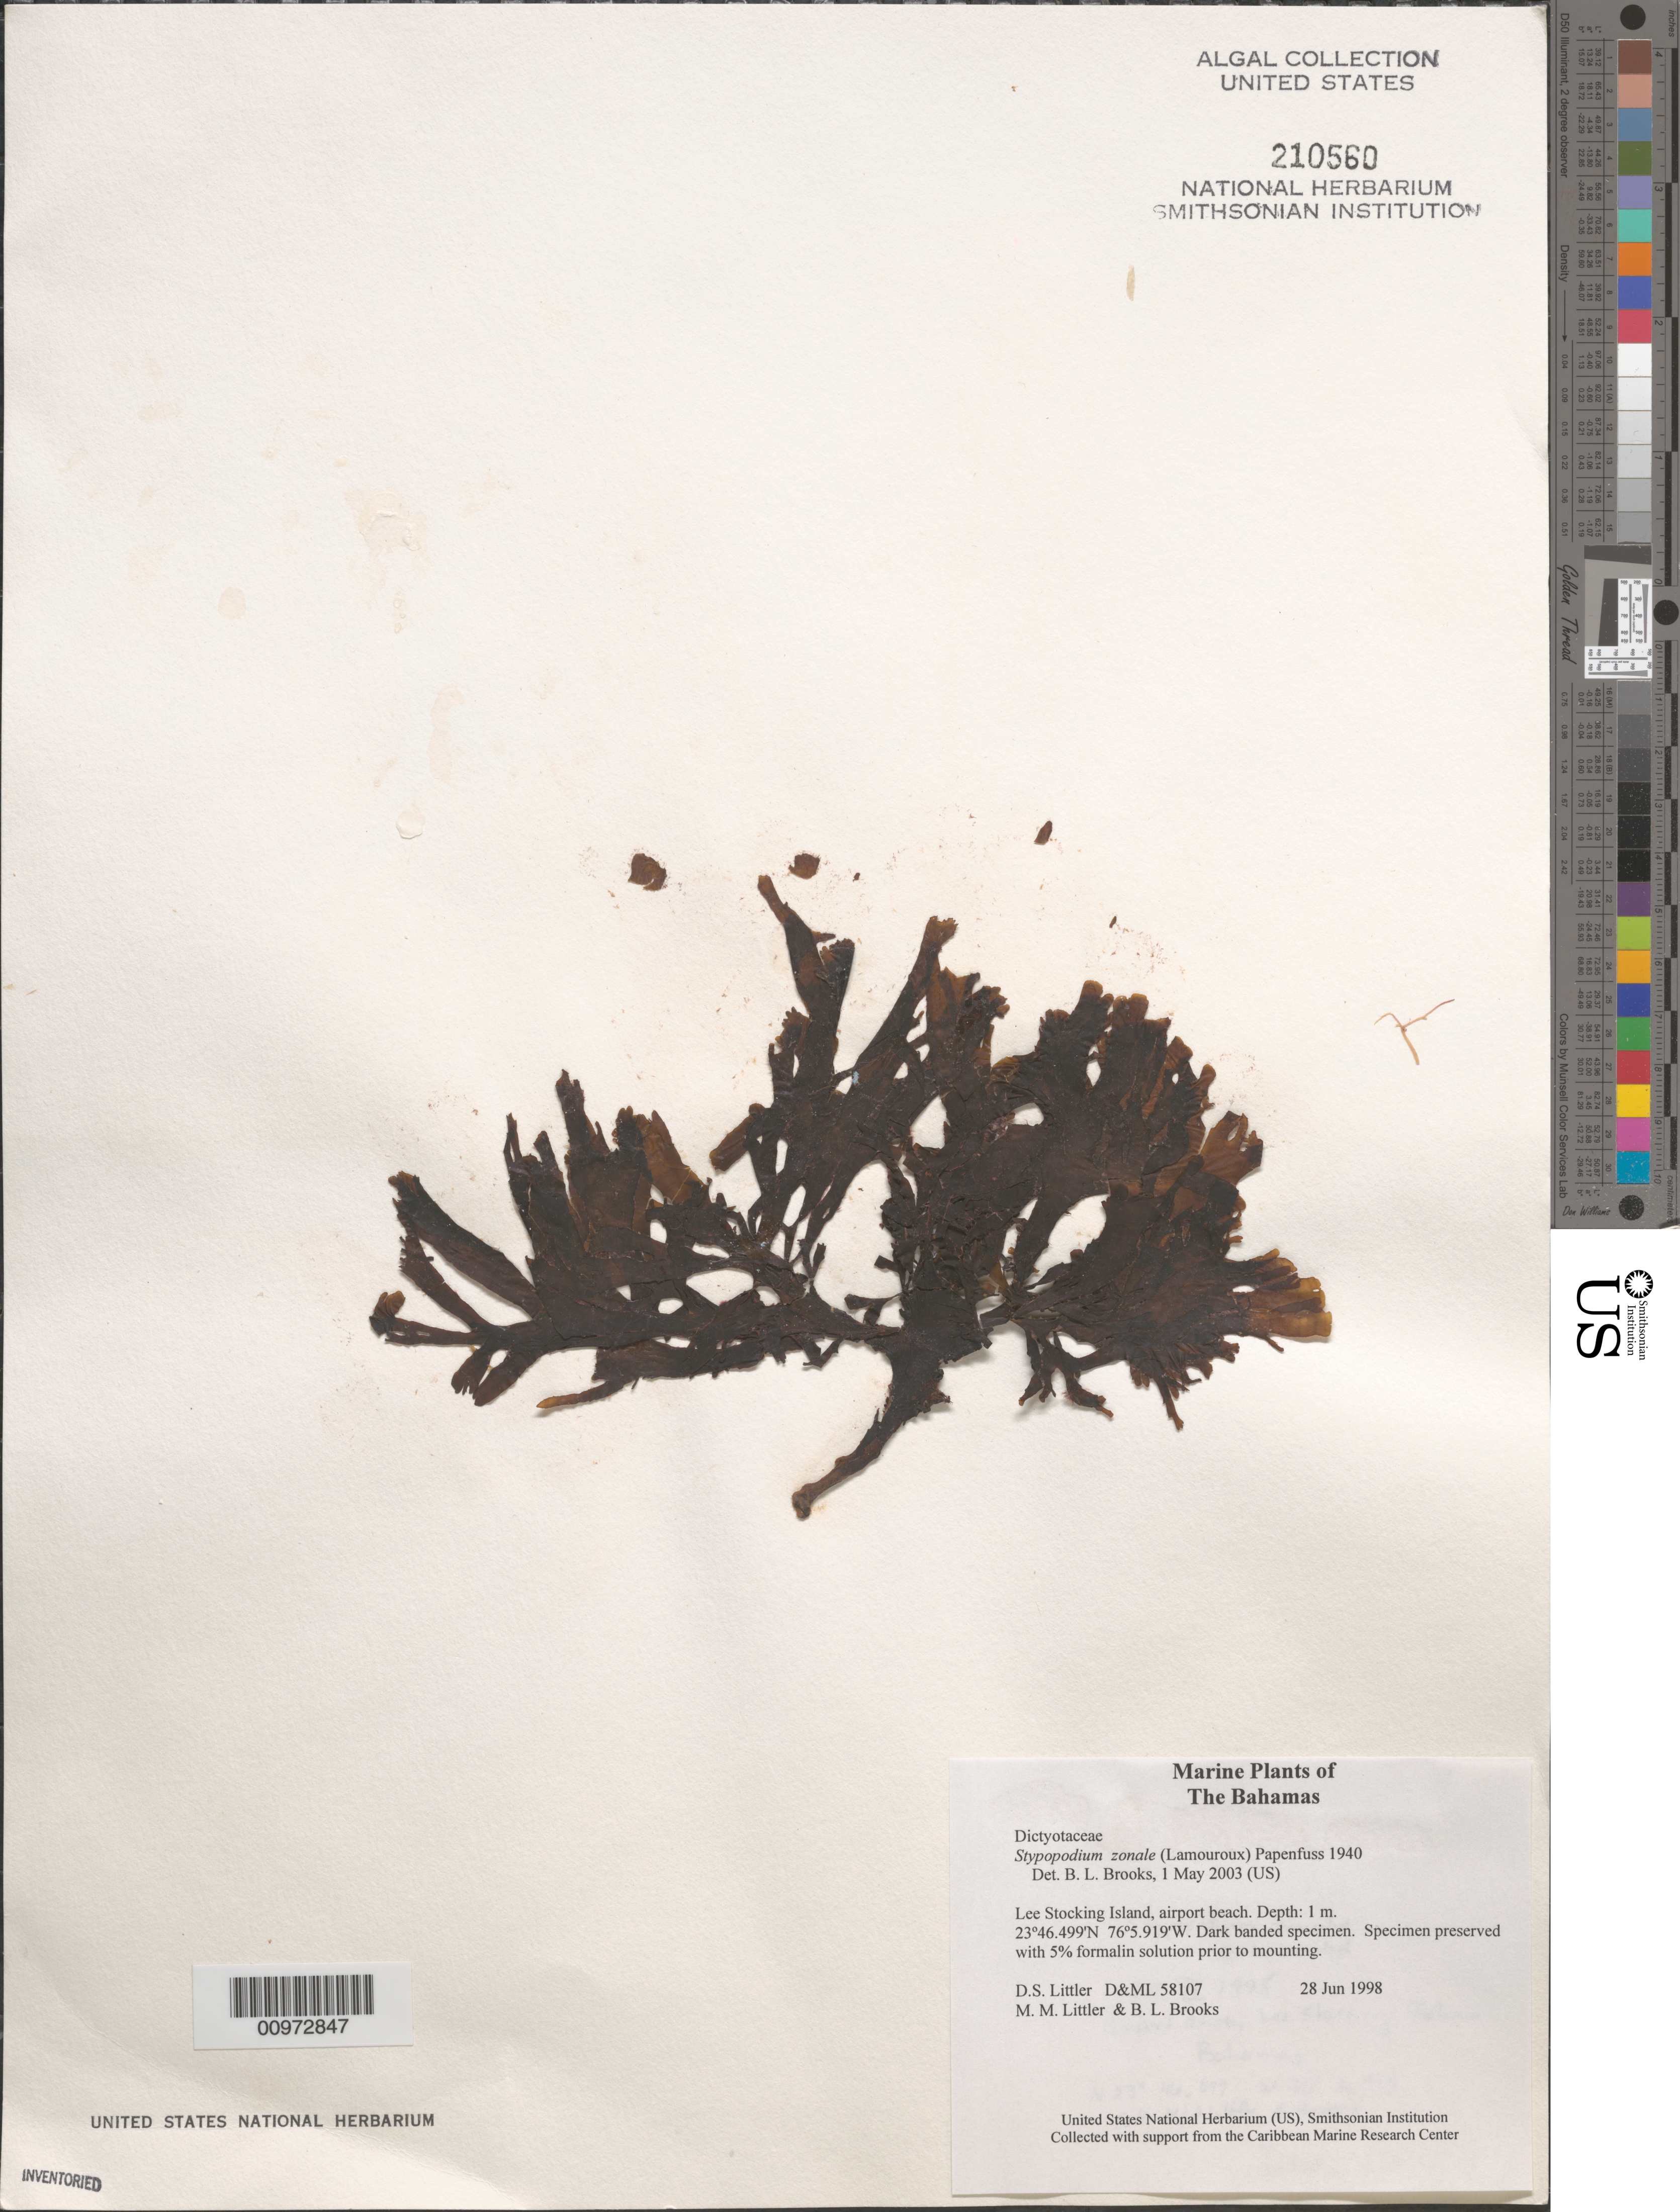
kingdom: Chromista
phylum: Ochrophyta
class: Phaeophyceae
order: Dictyotales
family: Dictyotaceae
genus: Stypopodium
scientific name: Stypopodium zonale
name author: (J.V.Lamouroux) Papenf.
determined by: Brooks, B. L., (BOT), Smithsonian Institution - National Museum of Natural History (UNITED STATES)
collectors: D. S. Littler, M. M. Littler & B. Brooks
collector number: D&ML 58107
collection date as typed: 29 Jun 1998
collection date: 1998-06-29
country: Bahamas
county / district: Exuma District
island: Lee Stocking Island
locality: Airport beach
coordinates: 23 46.499'N, 76 5.919'W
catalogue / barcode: US 210560